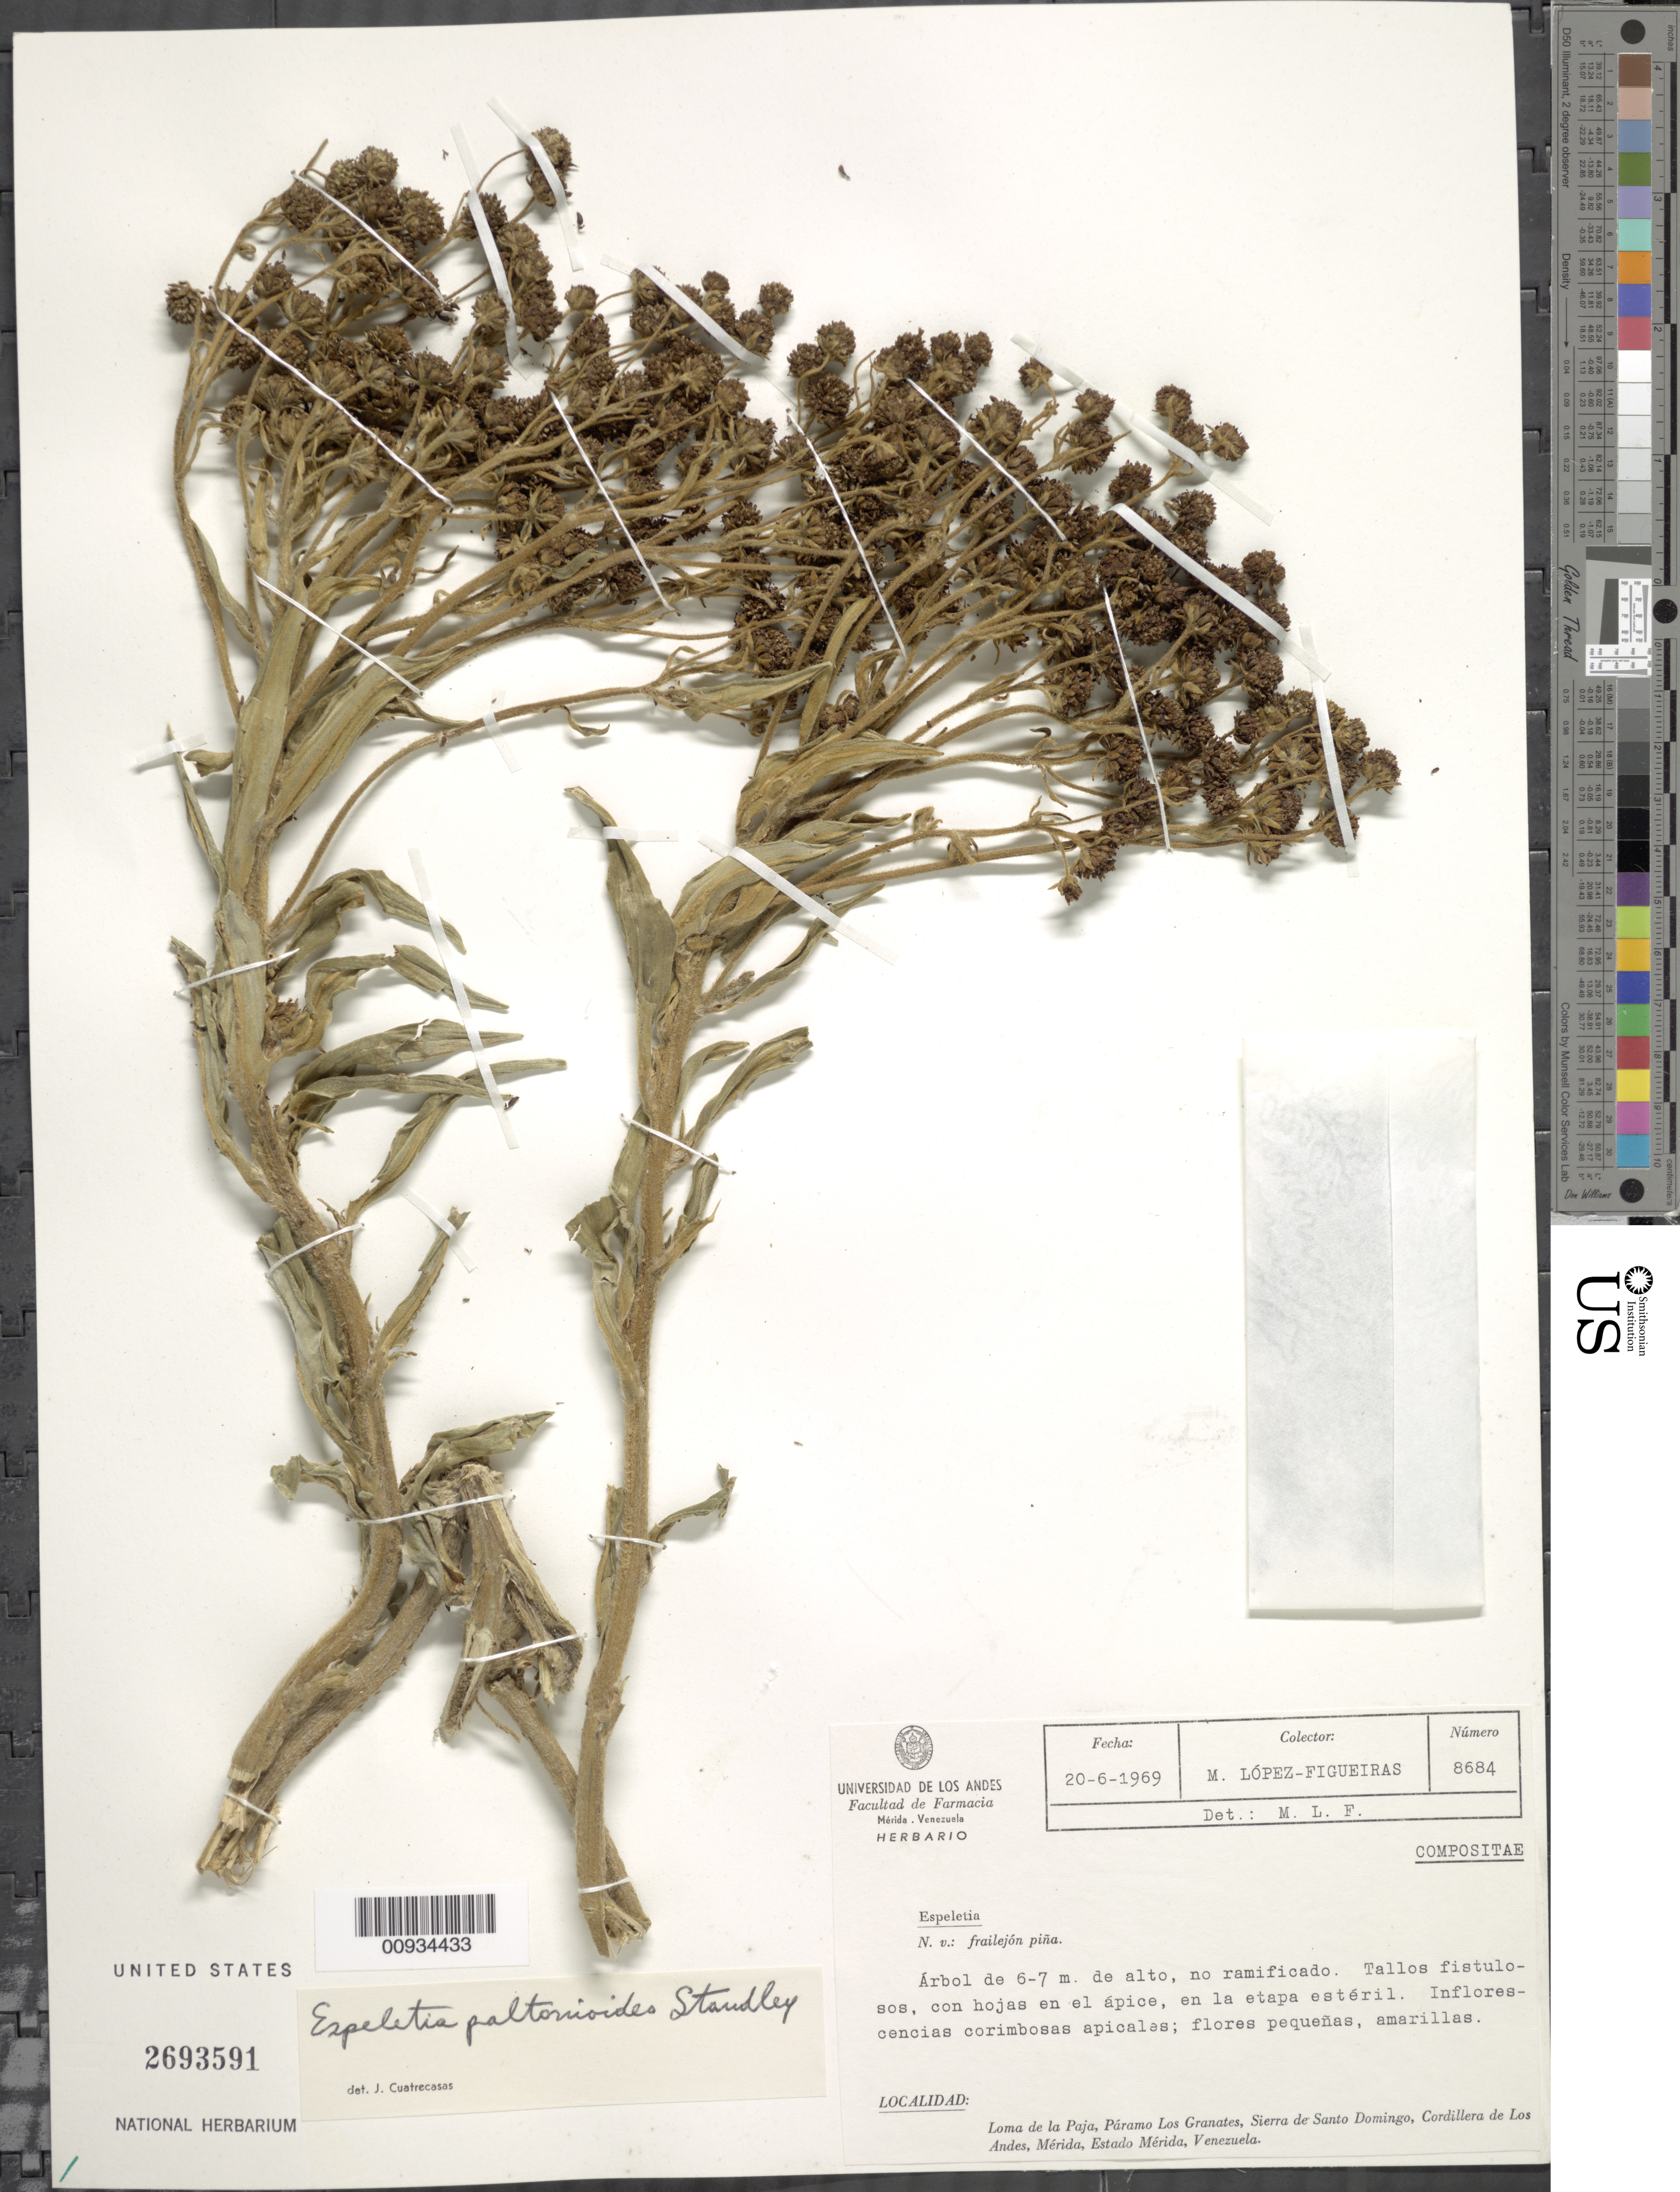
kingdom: Plantae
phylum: Tracheophyta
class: Magnoliopsida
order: Asterales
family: Asteraceae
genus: Ruilopezia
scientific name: Ruilopezia paltonioides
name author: (Standl.) Cuatrec.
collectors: M. López Figueiras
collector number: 8684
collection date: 1969-06-20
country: Venezuela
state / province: Mérida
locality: Loma de la Paja, Paramo Los Granates, Sierra de Santo Domingo, Cordillera de Los Andes, Merida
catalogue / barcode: US 2693591